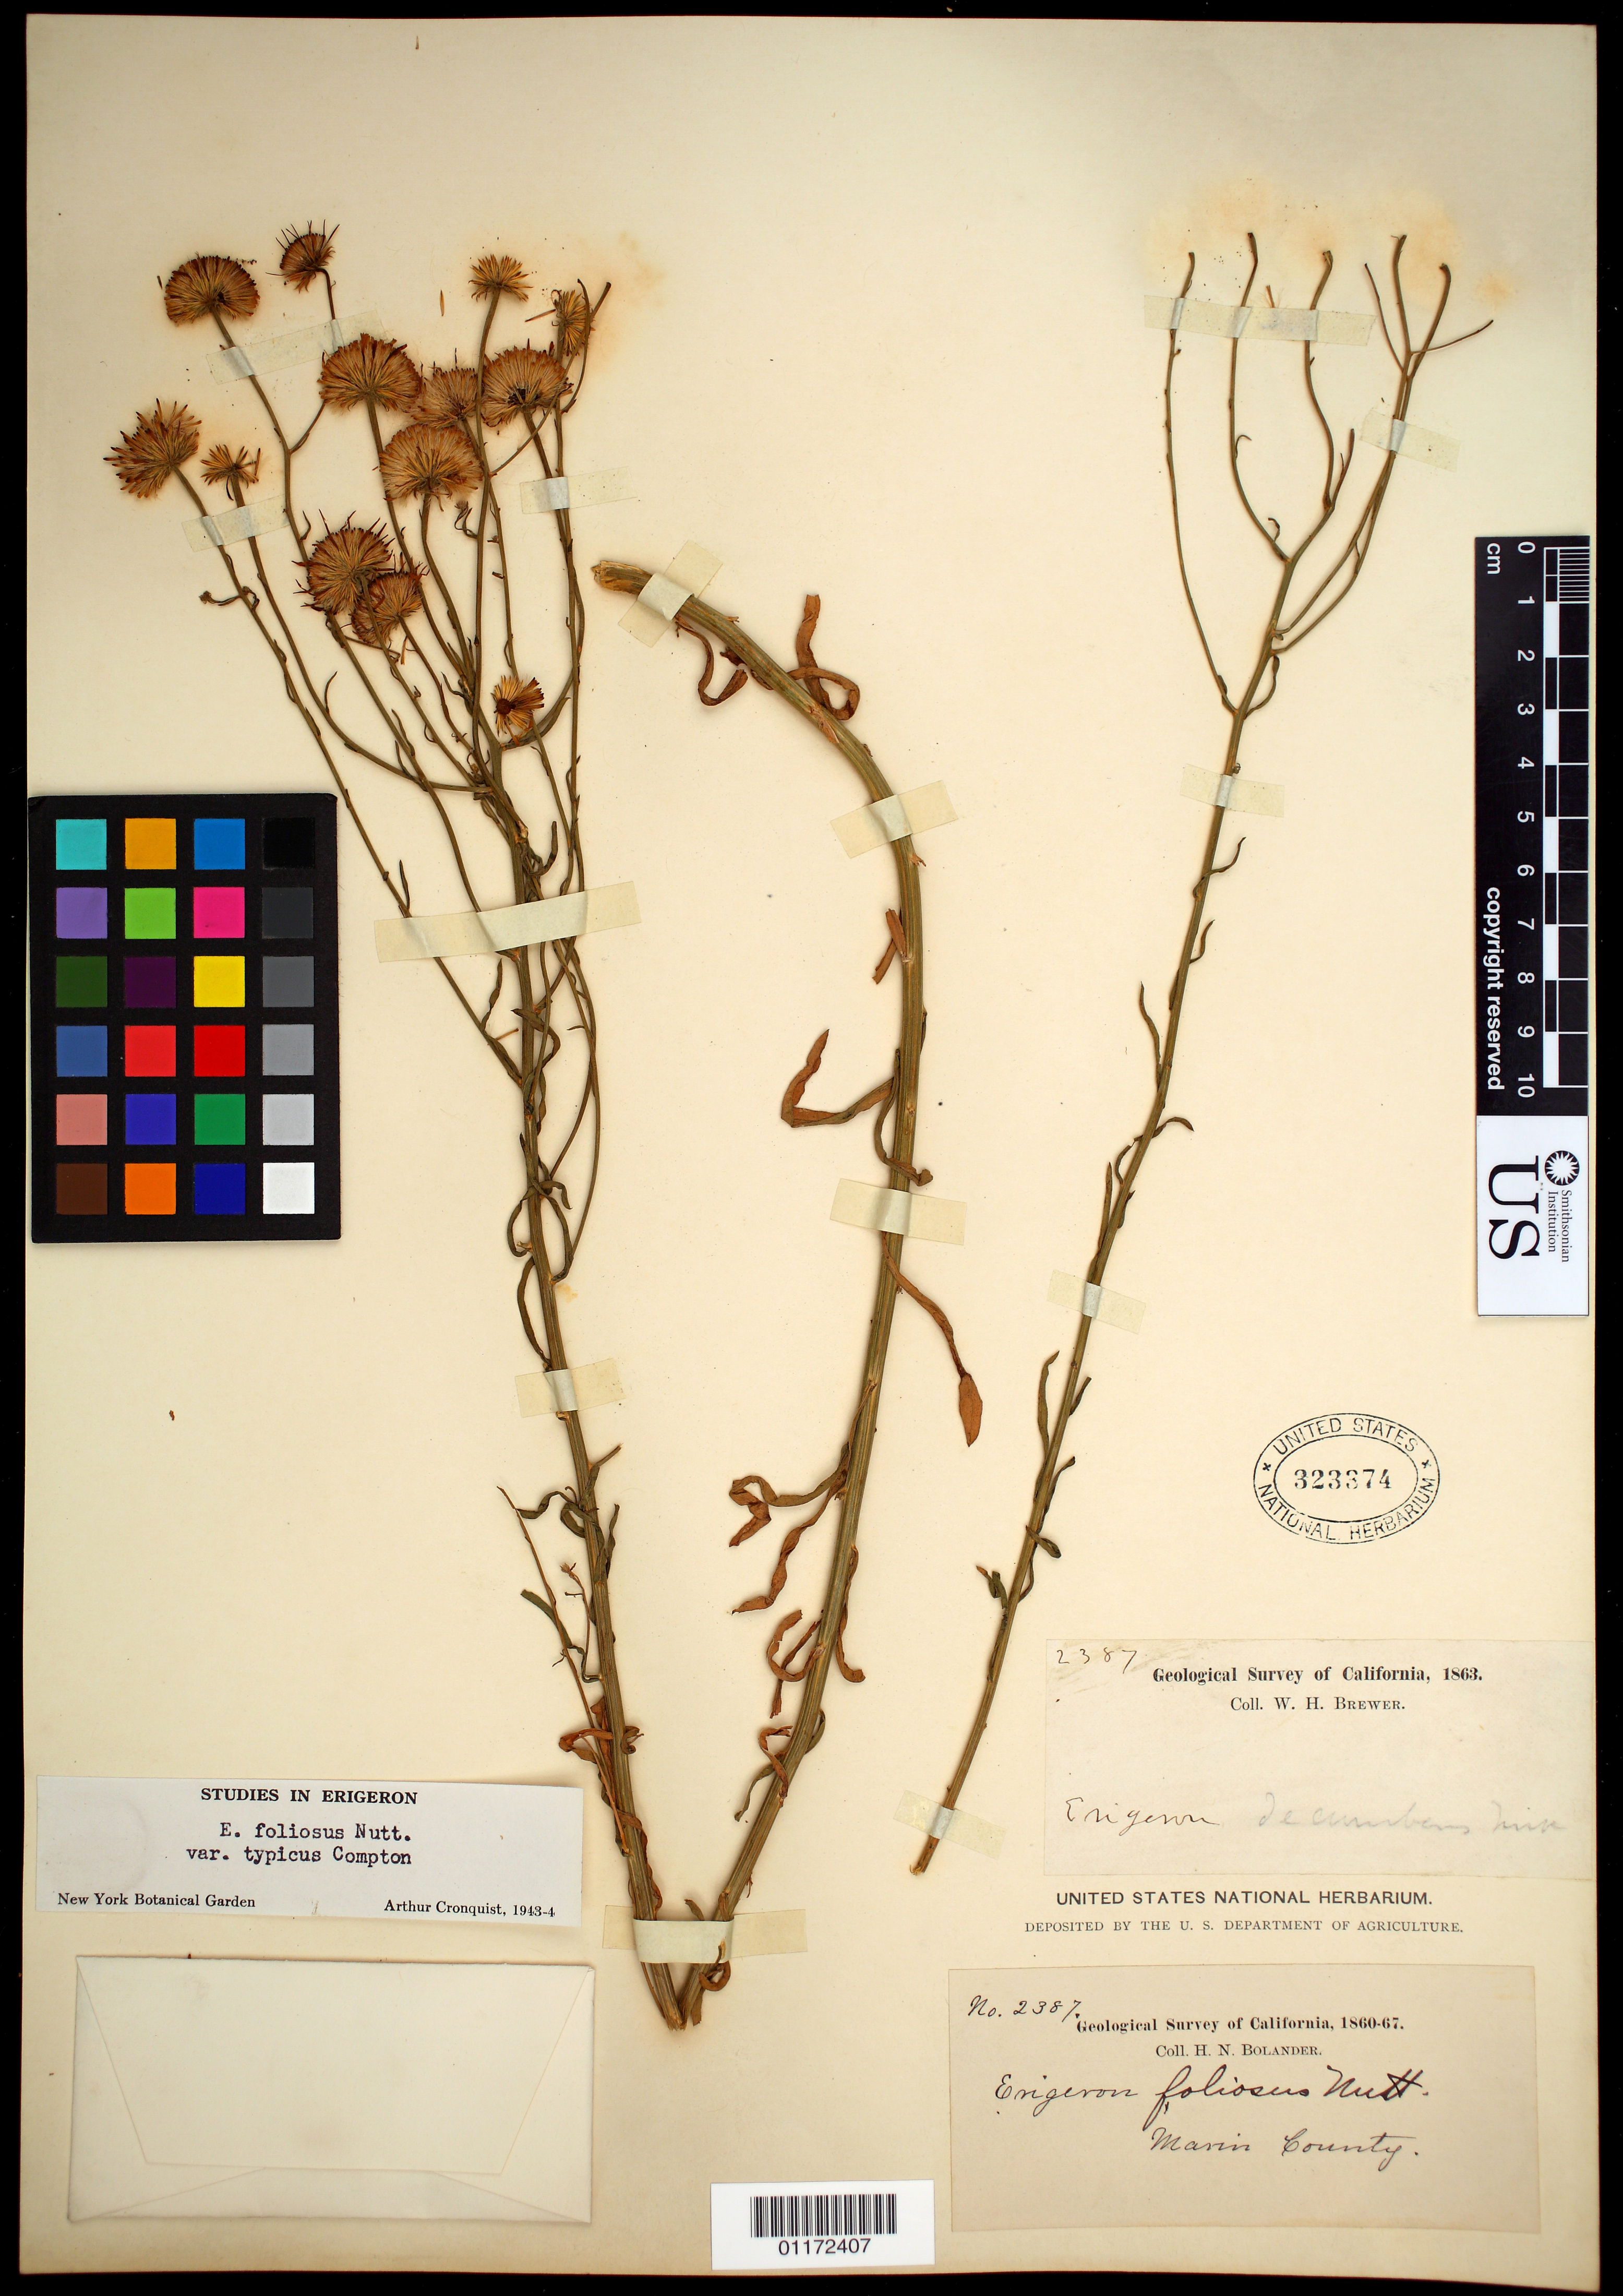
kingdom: Plantae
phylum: Tracheophyta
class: Magnoliopsida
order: Asterales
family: Asteraceae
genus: Erigeron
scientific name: Erigeron foliosus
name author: Nutt.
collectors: H. Bolander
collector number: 2387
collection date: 1860/1867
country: United States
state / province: California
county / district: Marin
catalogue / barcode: US 323374